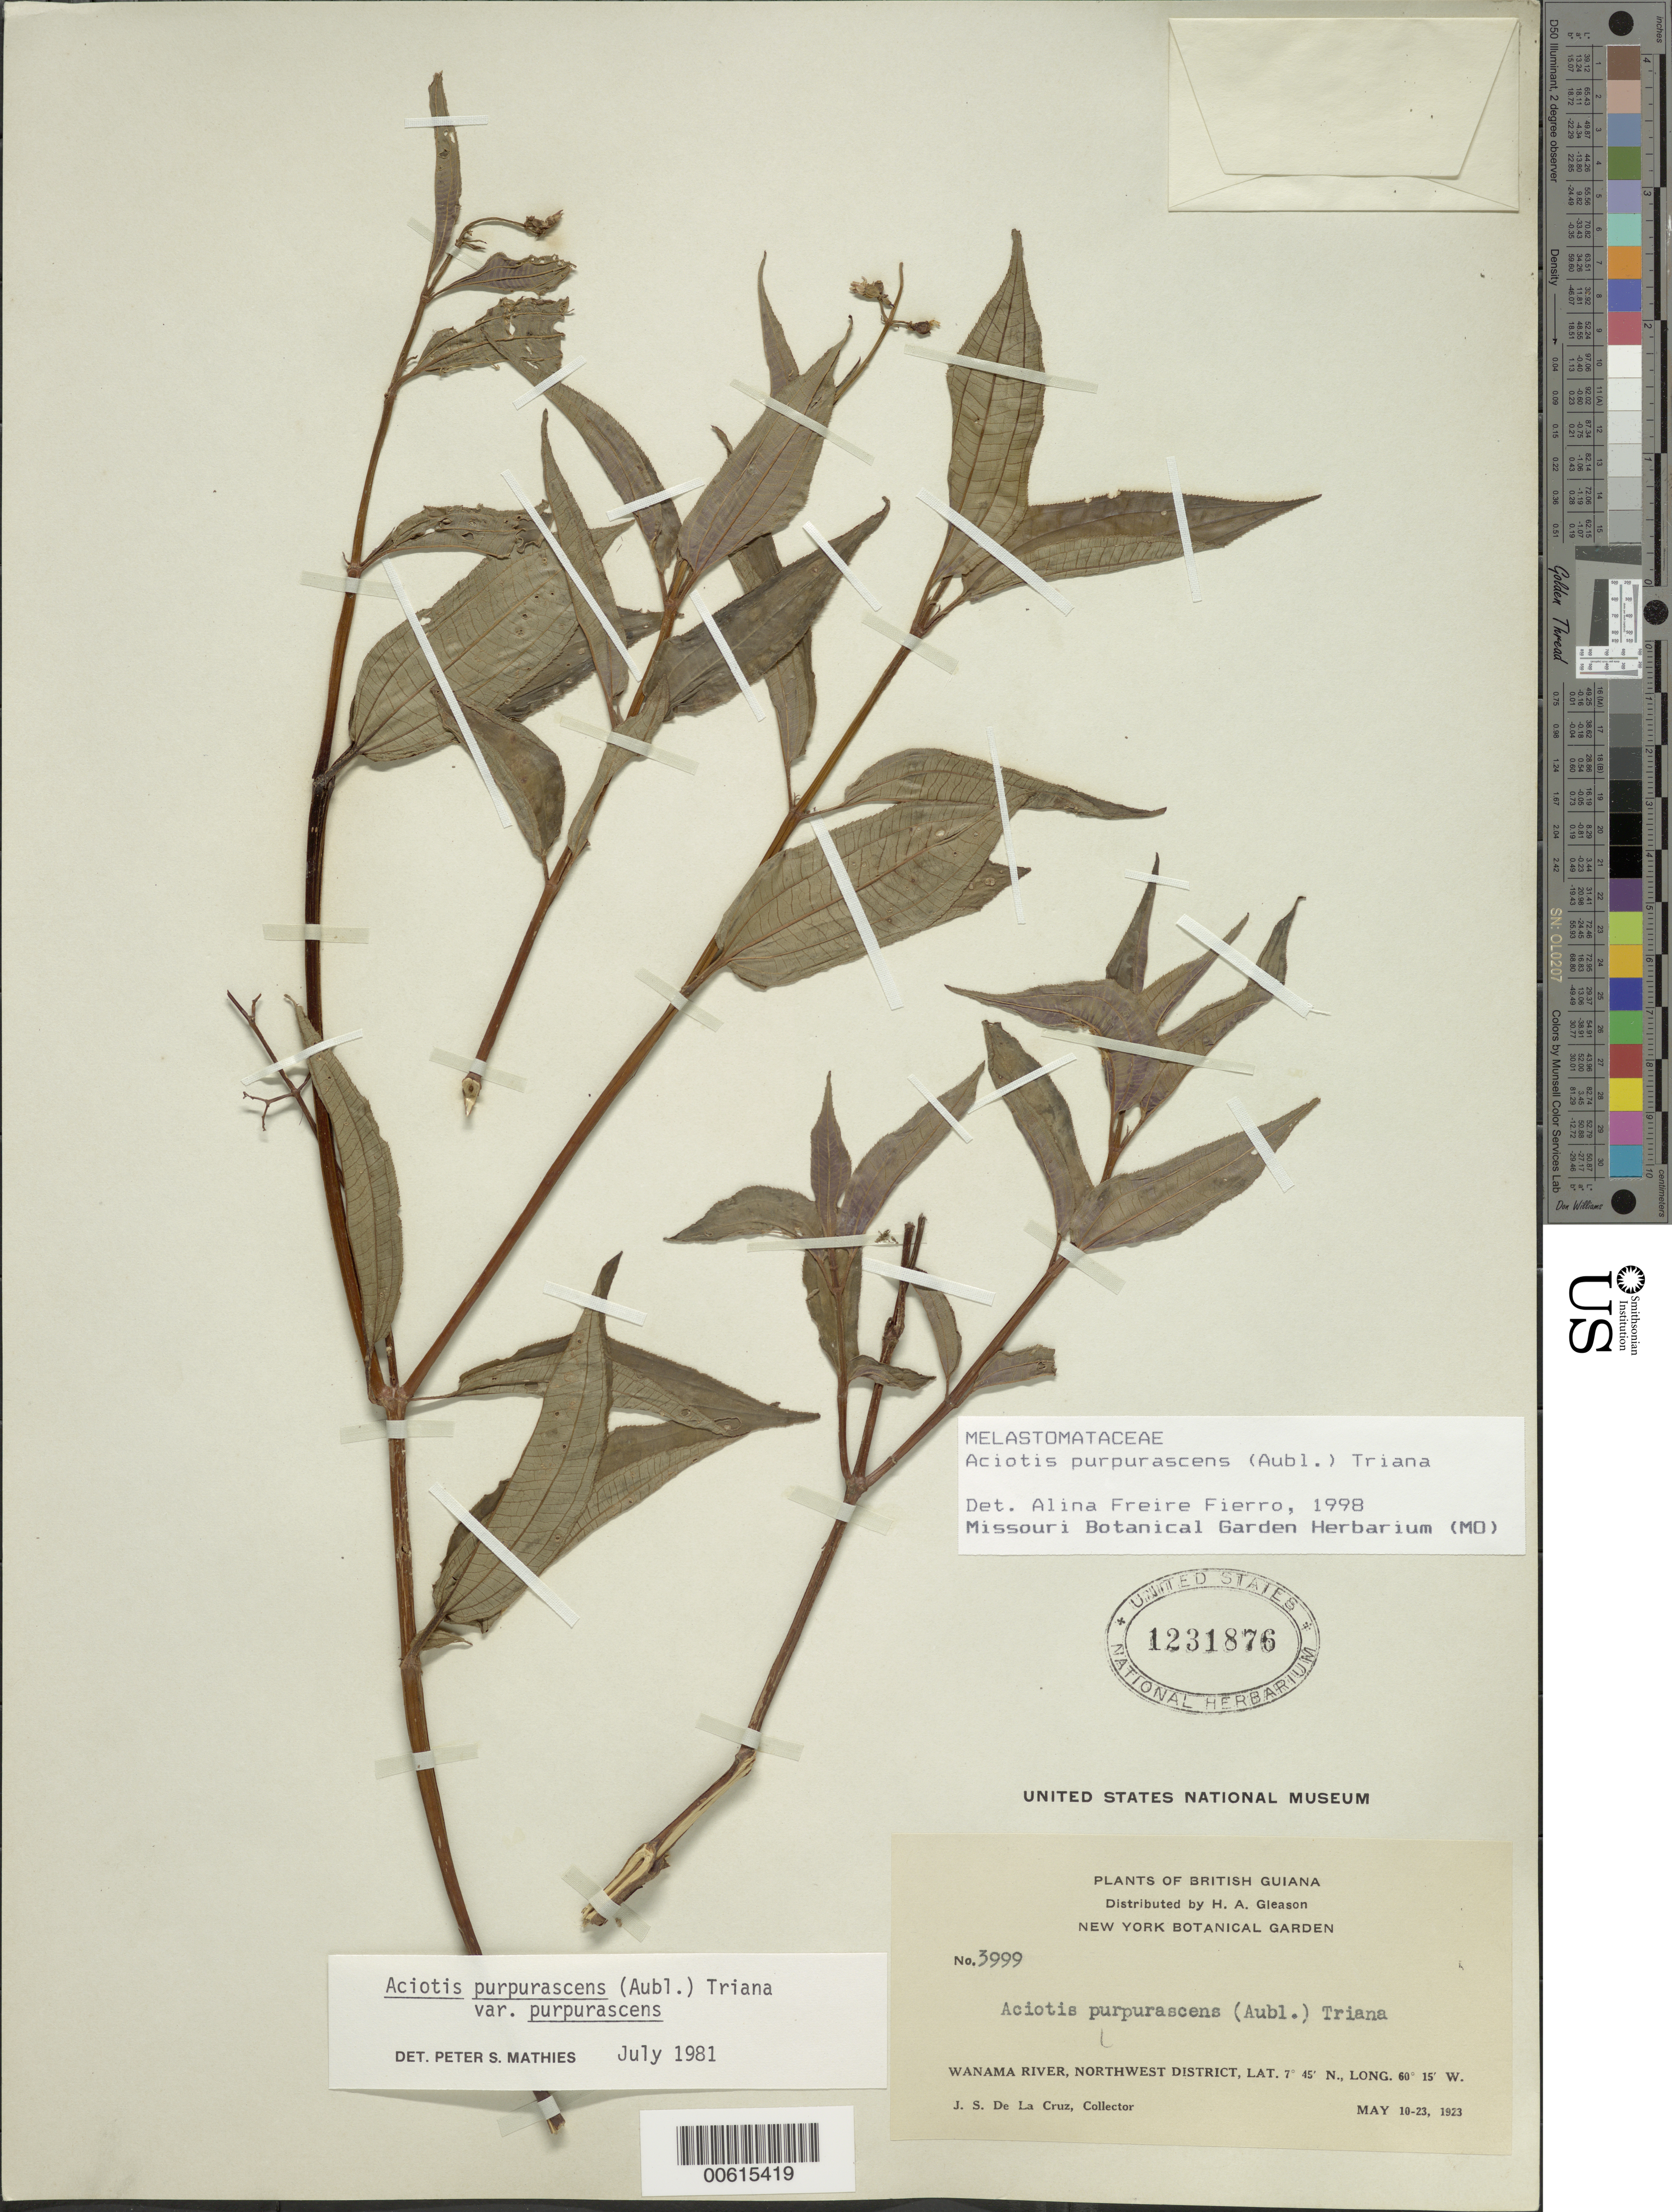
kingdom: Plantae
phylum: Tracheophyta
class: Magnoliopsida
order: Myrtales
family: Melastomataceae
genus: Aciotis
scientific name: Aciotis purpurascens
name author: (Aubl.) Triana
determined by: Freire-Fierro, A.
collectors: J. S. de la Cruz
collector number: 3999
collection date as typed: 10-May-23 to 23-May-23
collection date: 1923-05-10/1923-05-23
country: Guyana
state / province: Barima-Waini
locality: Wanama R., NW District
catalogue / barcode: US 1231876